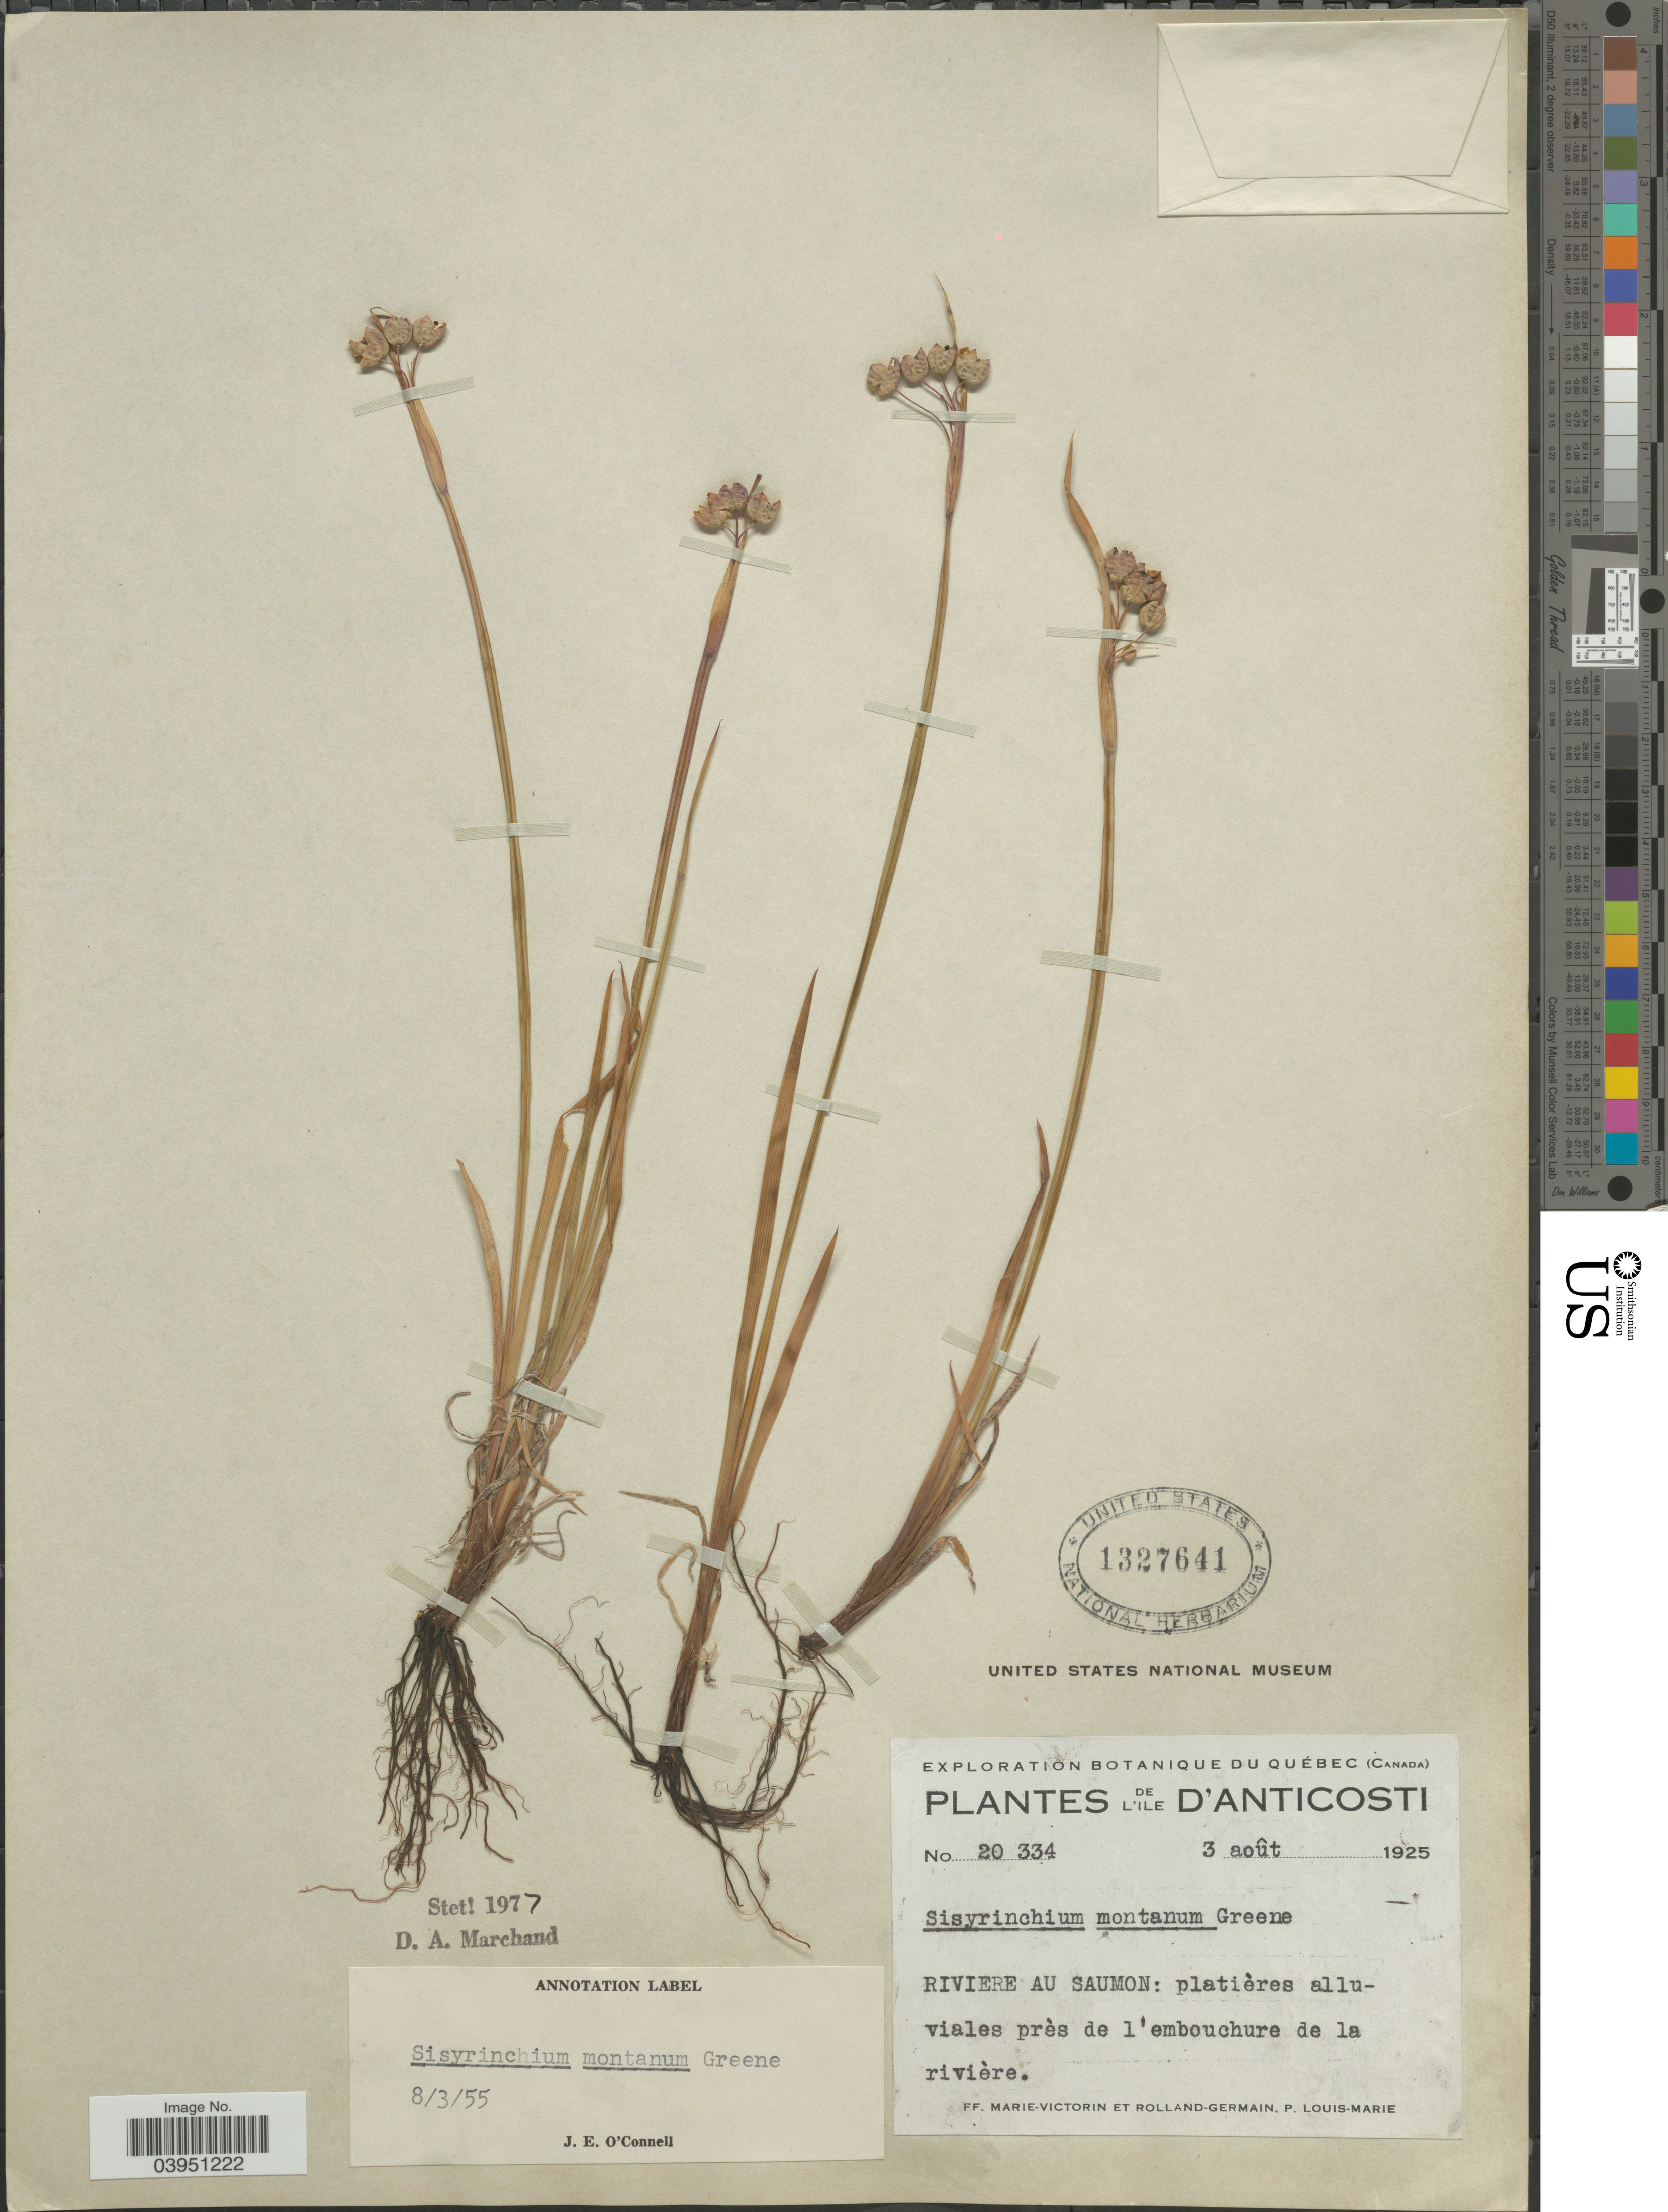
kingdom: Plantae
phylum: Tracheophyta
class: Liliopsida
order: Asparagales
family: Iridaceae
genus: Sisyrinchium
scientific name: Sisyrinchium montanum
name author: Greene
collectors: F. Marie-Victorin, Rolland-Germain & L.-M. LaLonde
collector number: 20334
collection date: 1925-08-03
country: Canada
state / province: Quebec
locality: L'ile D'Anticosti. Riviere au Saumon: platières alluviales près de l'embouchure de la rivière.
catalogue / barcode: US 1327641